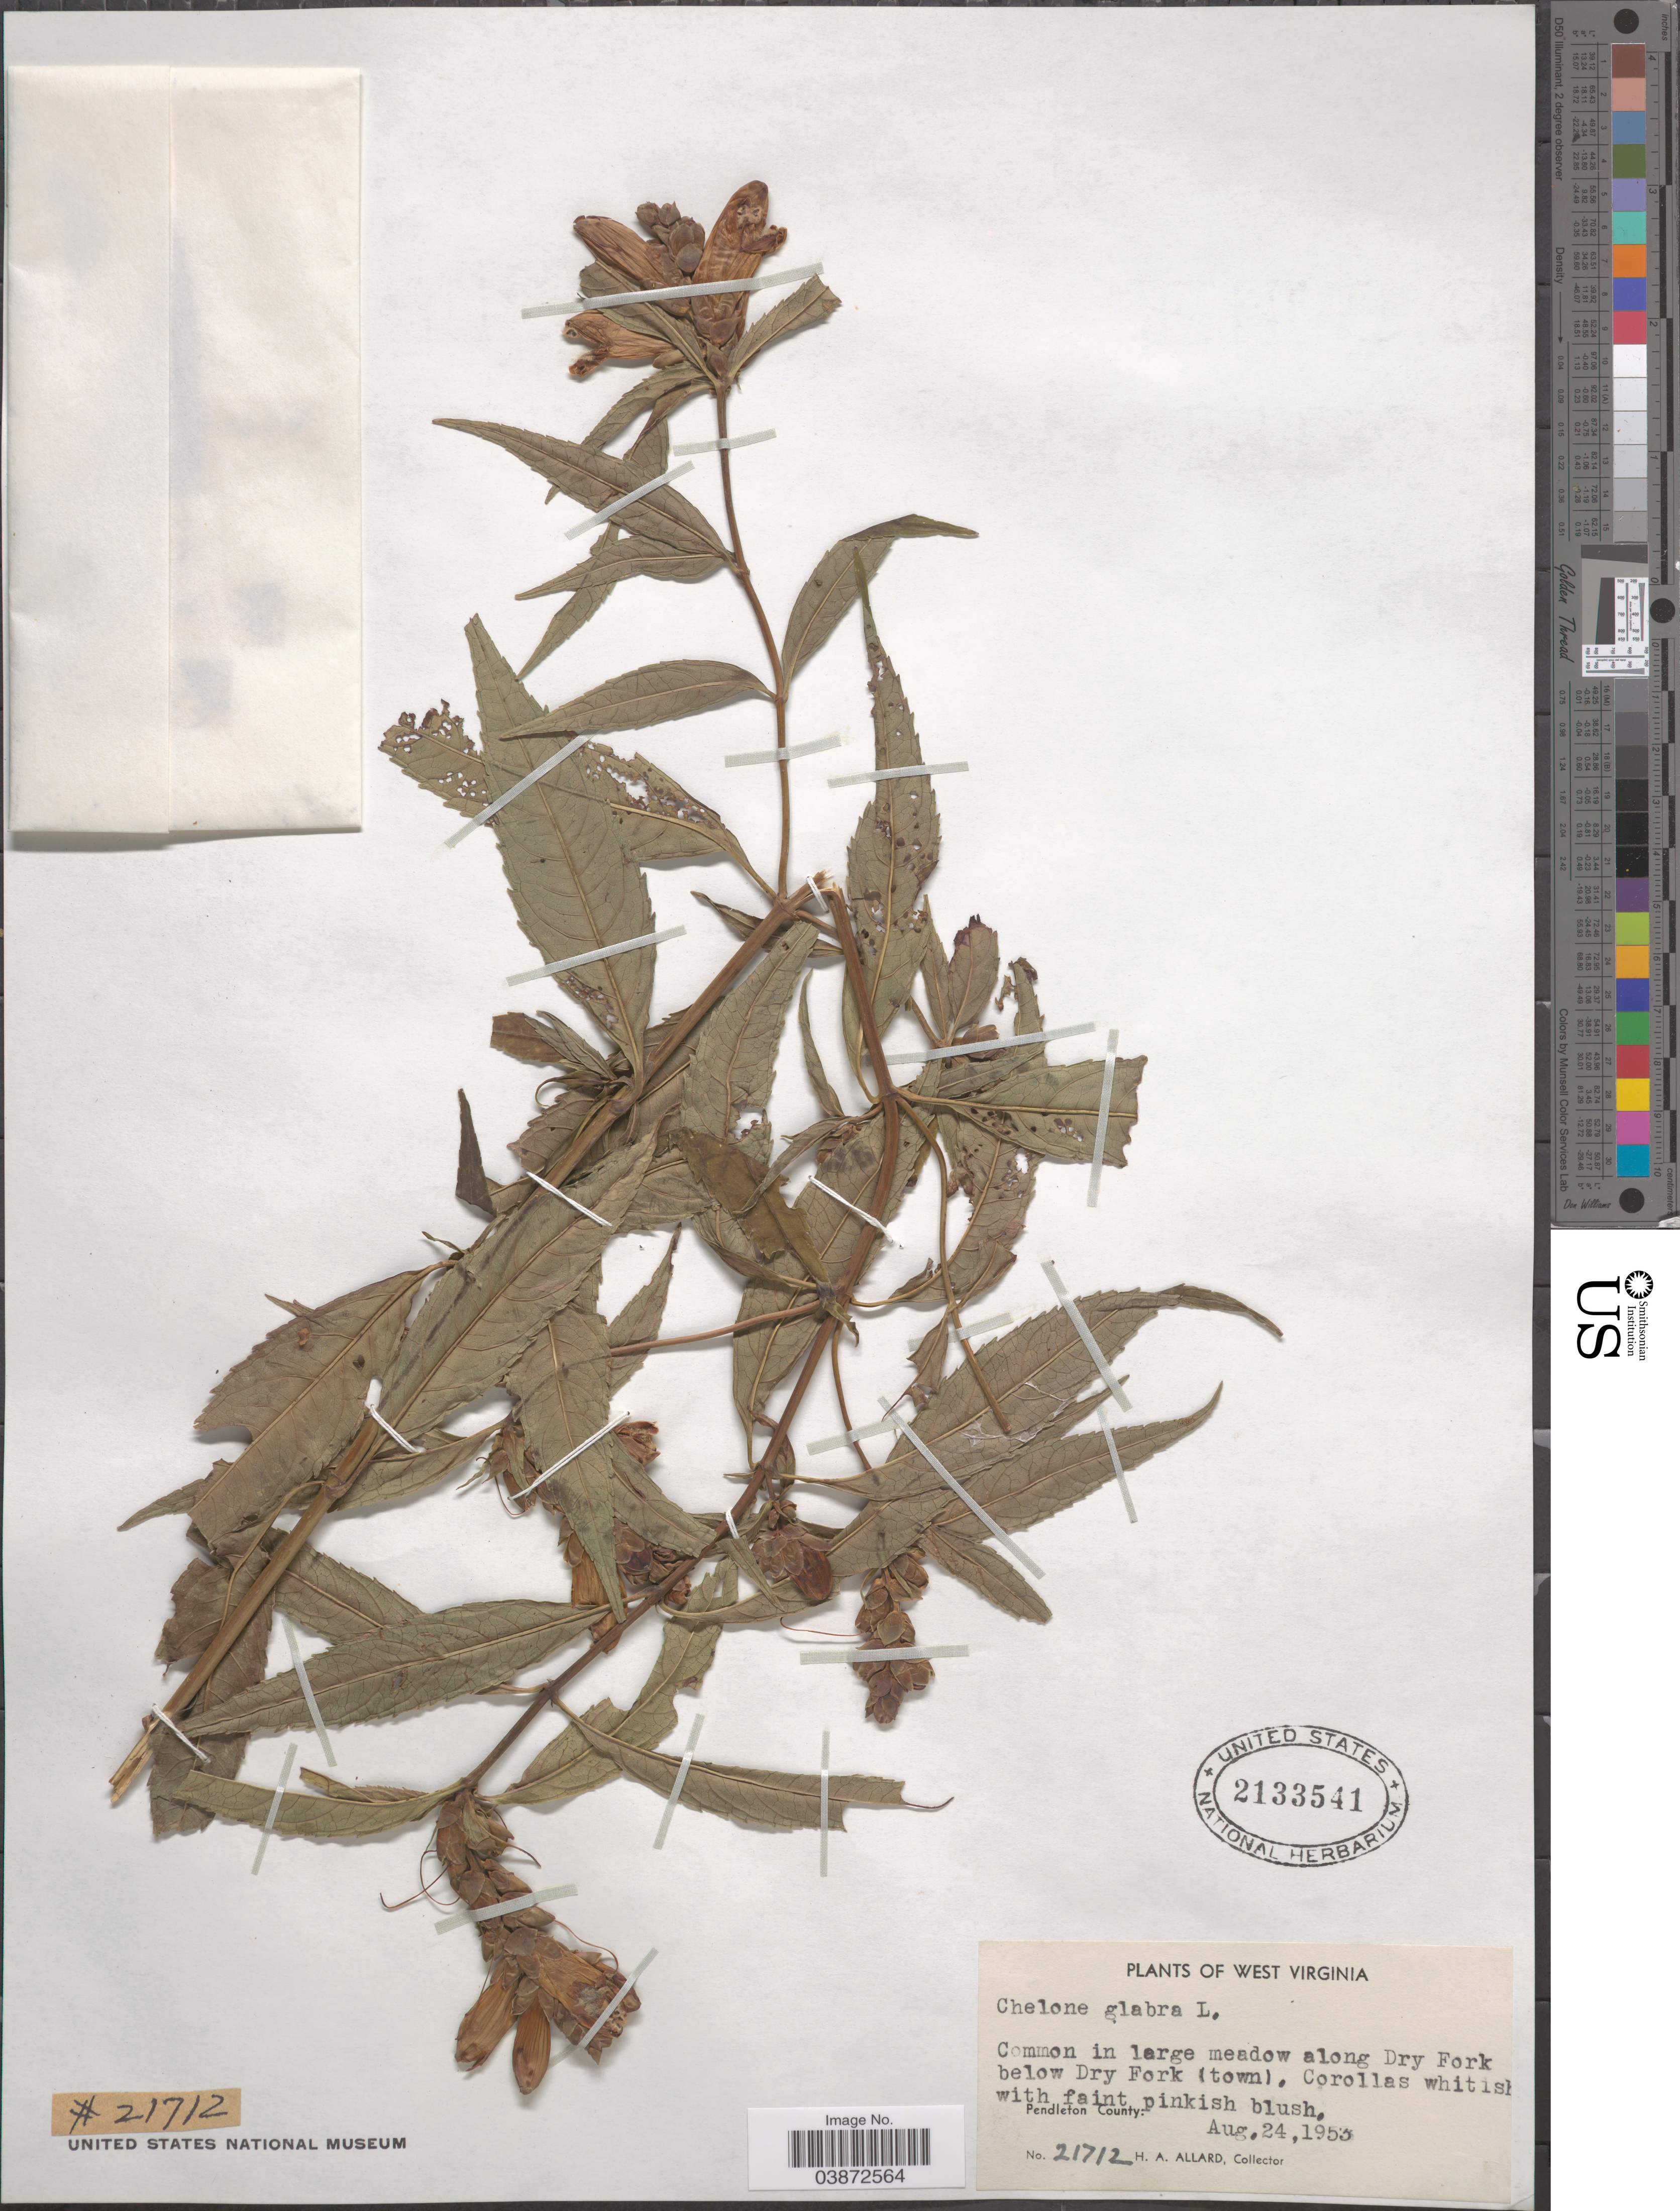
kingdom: Plantae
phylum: Tracheophyta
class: Magnoliopsida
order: Lamiales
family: Plantaginaceae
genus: Chelone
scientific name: Chelone glabra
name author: L.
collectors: H. A. Allard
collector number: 21712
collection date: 1953-08-24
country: United States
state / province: West Virginia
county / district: Pendleton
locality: Along Dry Fork below Dry Fork (town). Pendleton County.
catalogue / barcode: US 2133541